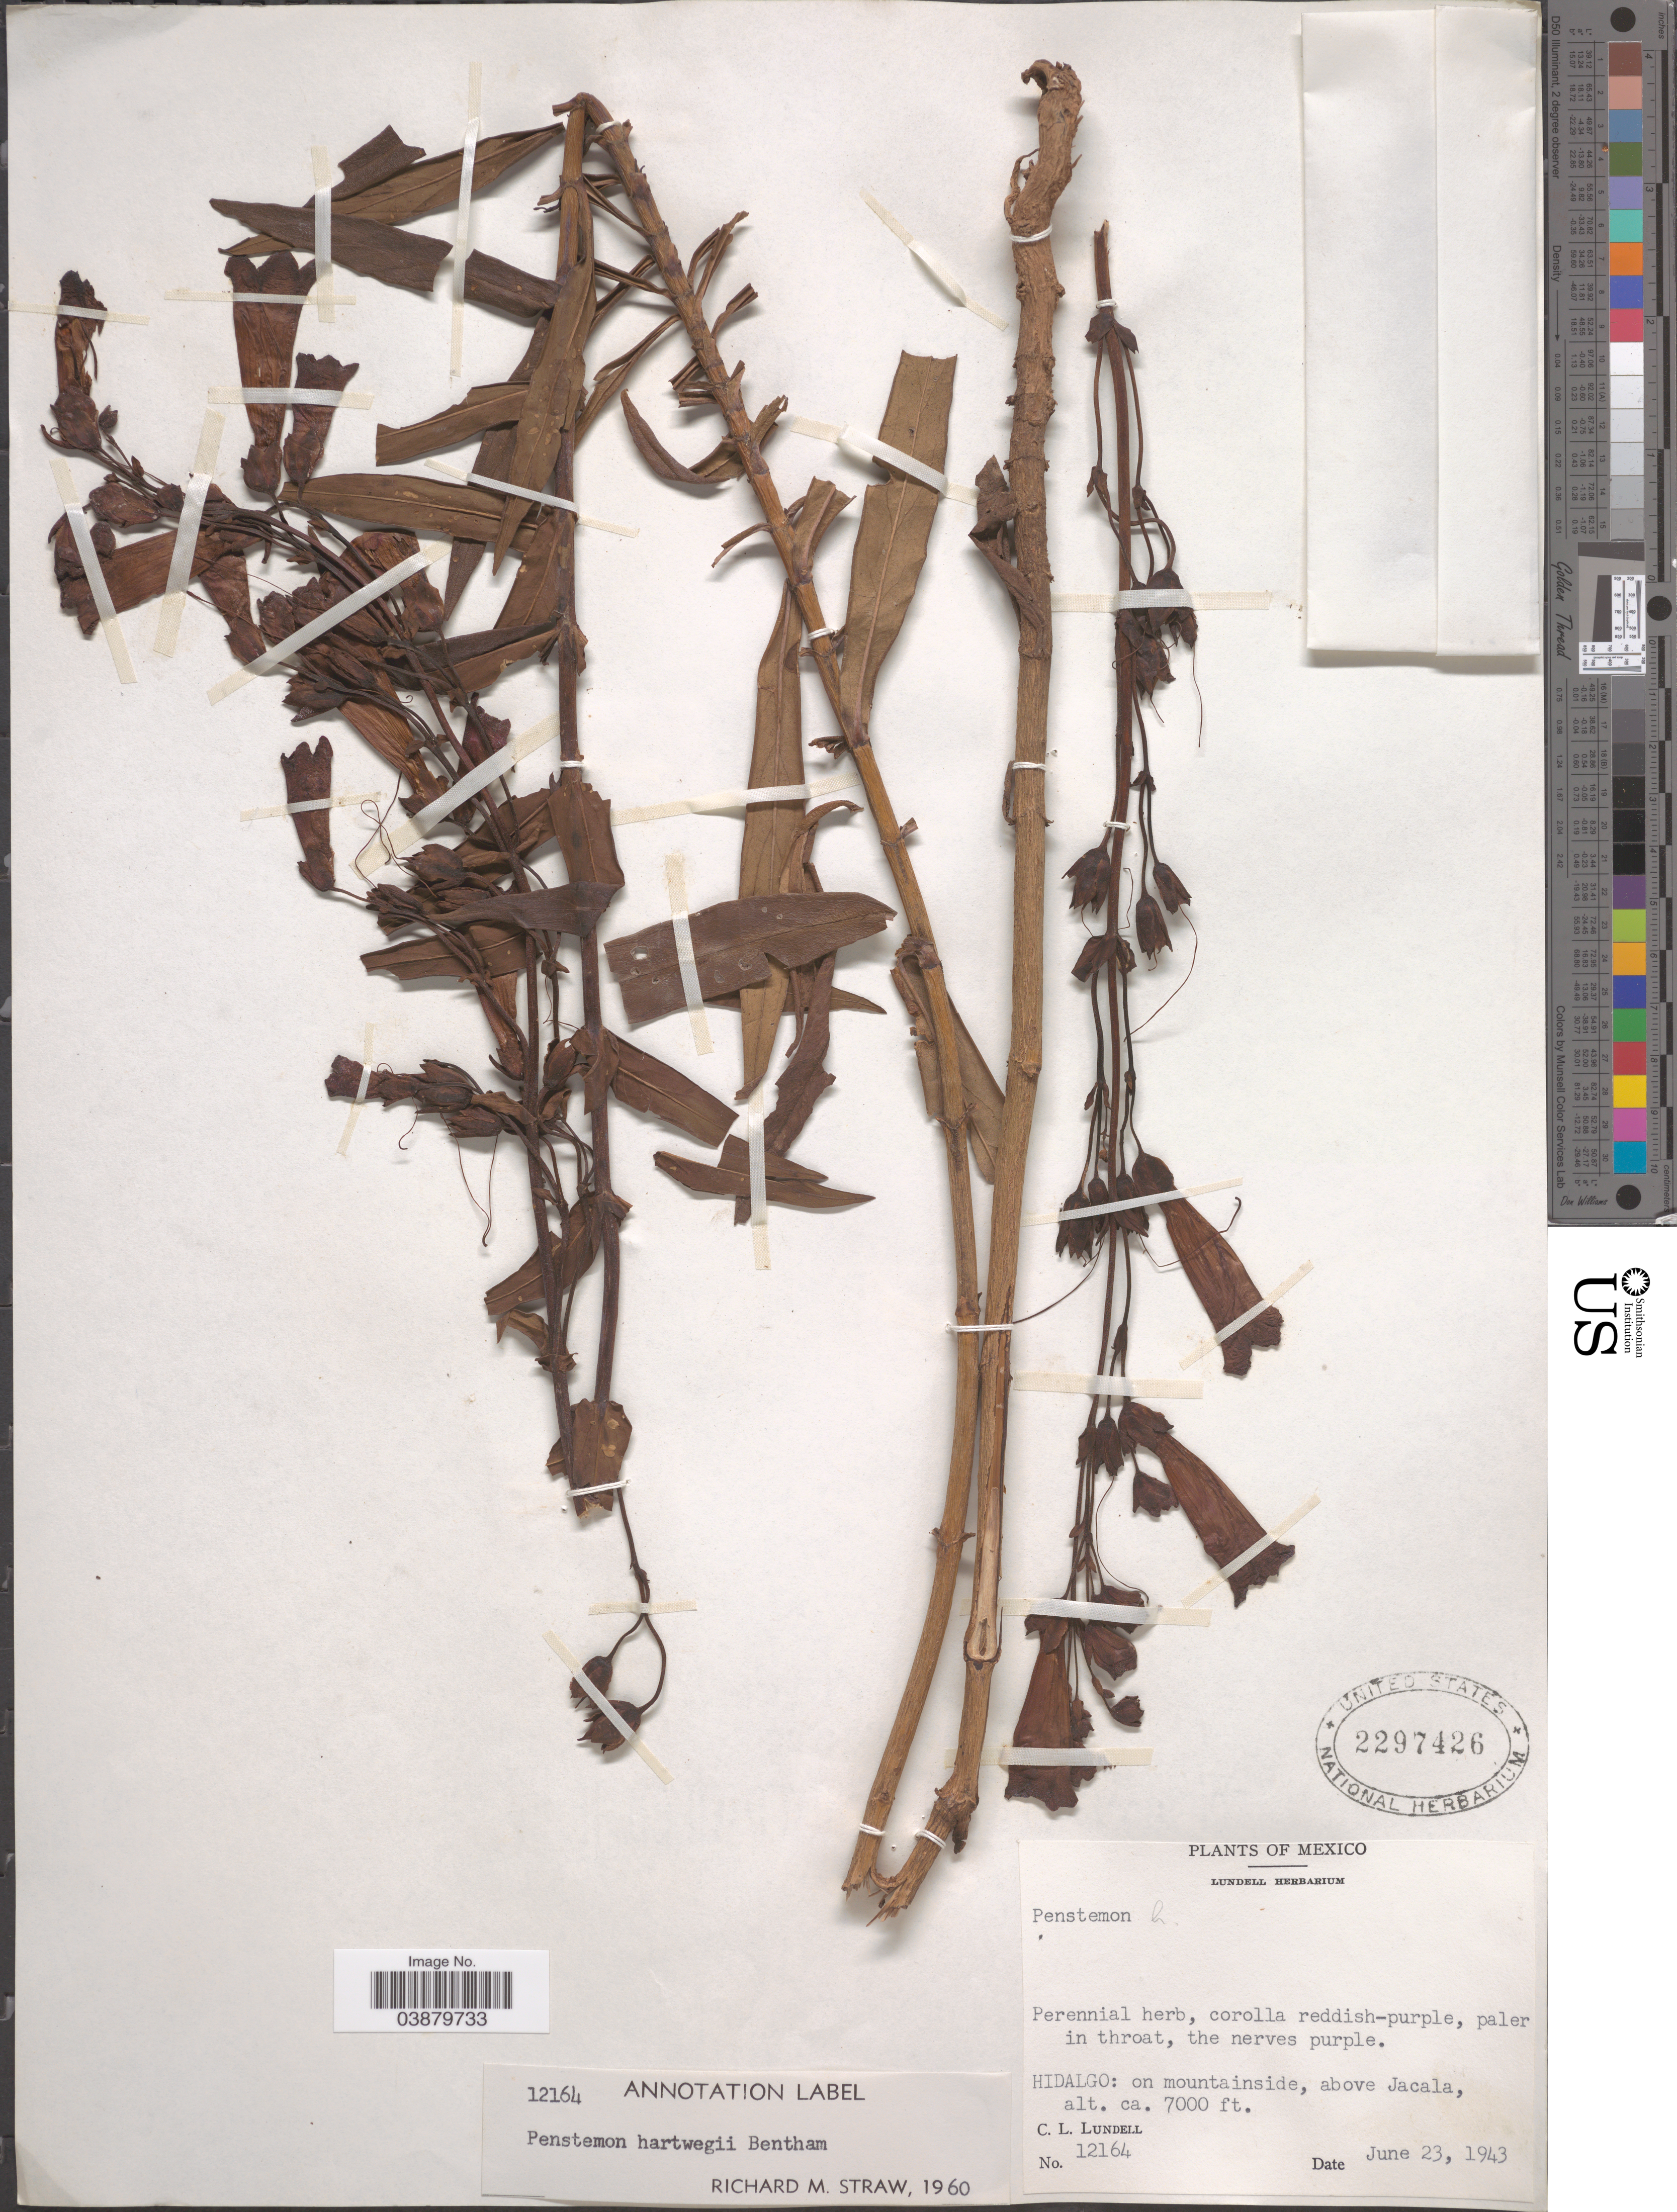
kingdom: Plantae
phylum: Tracheophyta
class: Magnoliopsida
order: Lamiales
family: Plantaginaceae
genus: Penstemon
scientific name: Penstemon hartwegi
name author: Benth.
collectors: C. L. Lundell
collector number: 12164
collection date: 1943-06-23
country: Mexico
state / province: Hidalgo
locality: On mountainside, above Jacala.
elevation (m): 2134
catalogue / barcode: US 2297426